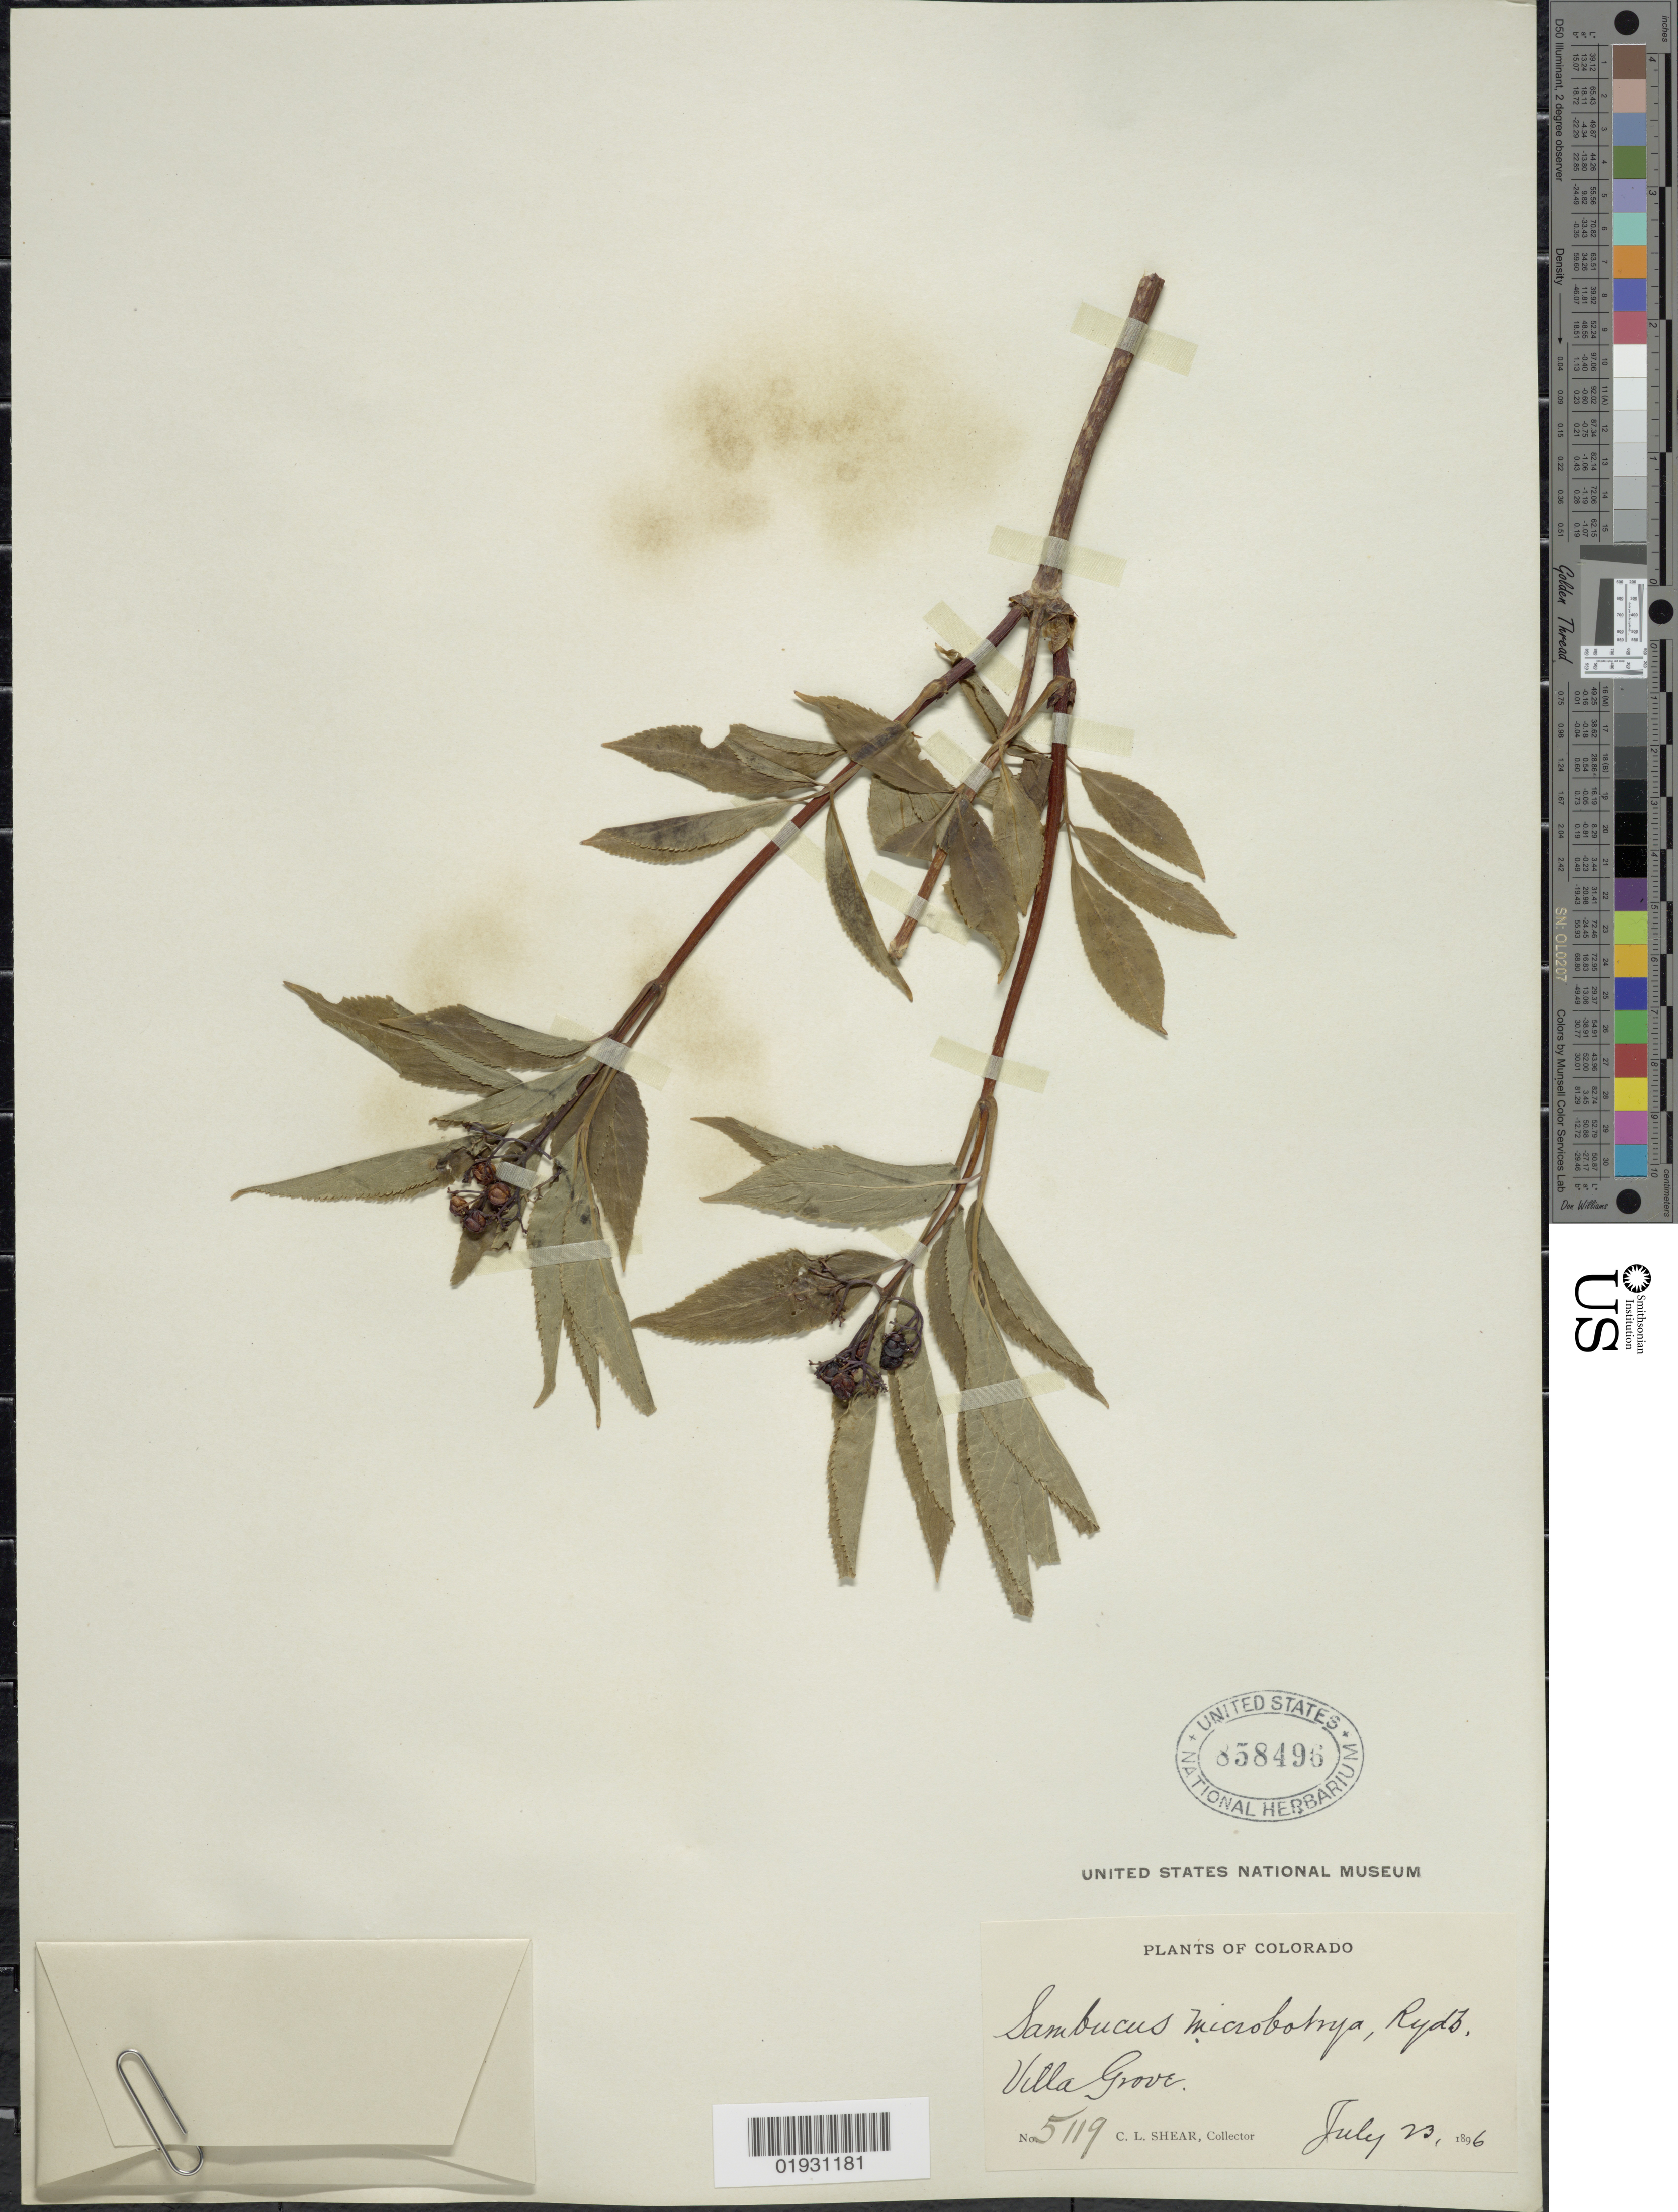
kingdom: Plantae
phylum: Tracheophyta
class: Magnoliopsida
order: Dipsacales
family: Viburnaceae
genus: Sambucus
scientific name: Sambucus microbotrys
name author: Rydb.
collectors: C. L. Shear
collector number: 5119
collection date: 1896-07-23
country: United States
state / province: Colorado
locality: Willa Grove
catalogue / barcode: US 858496